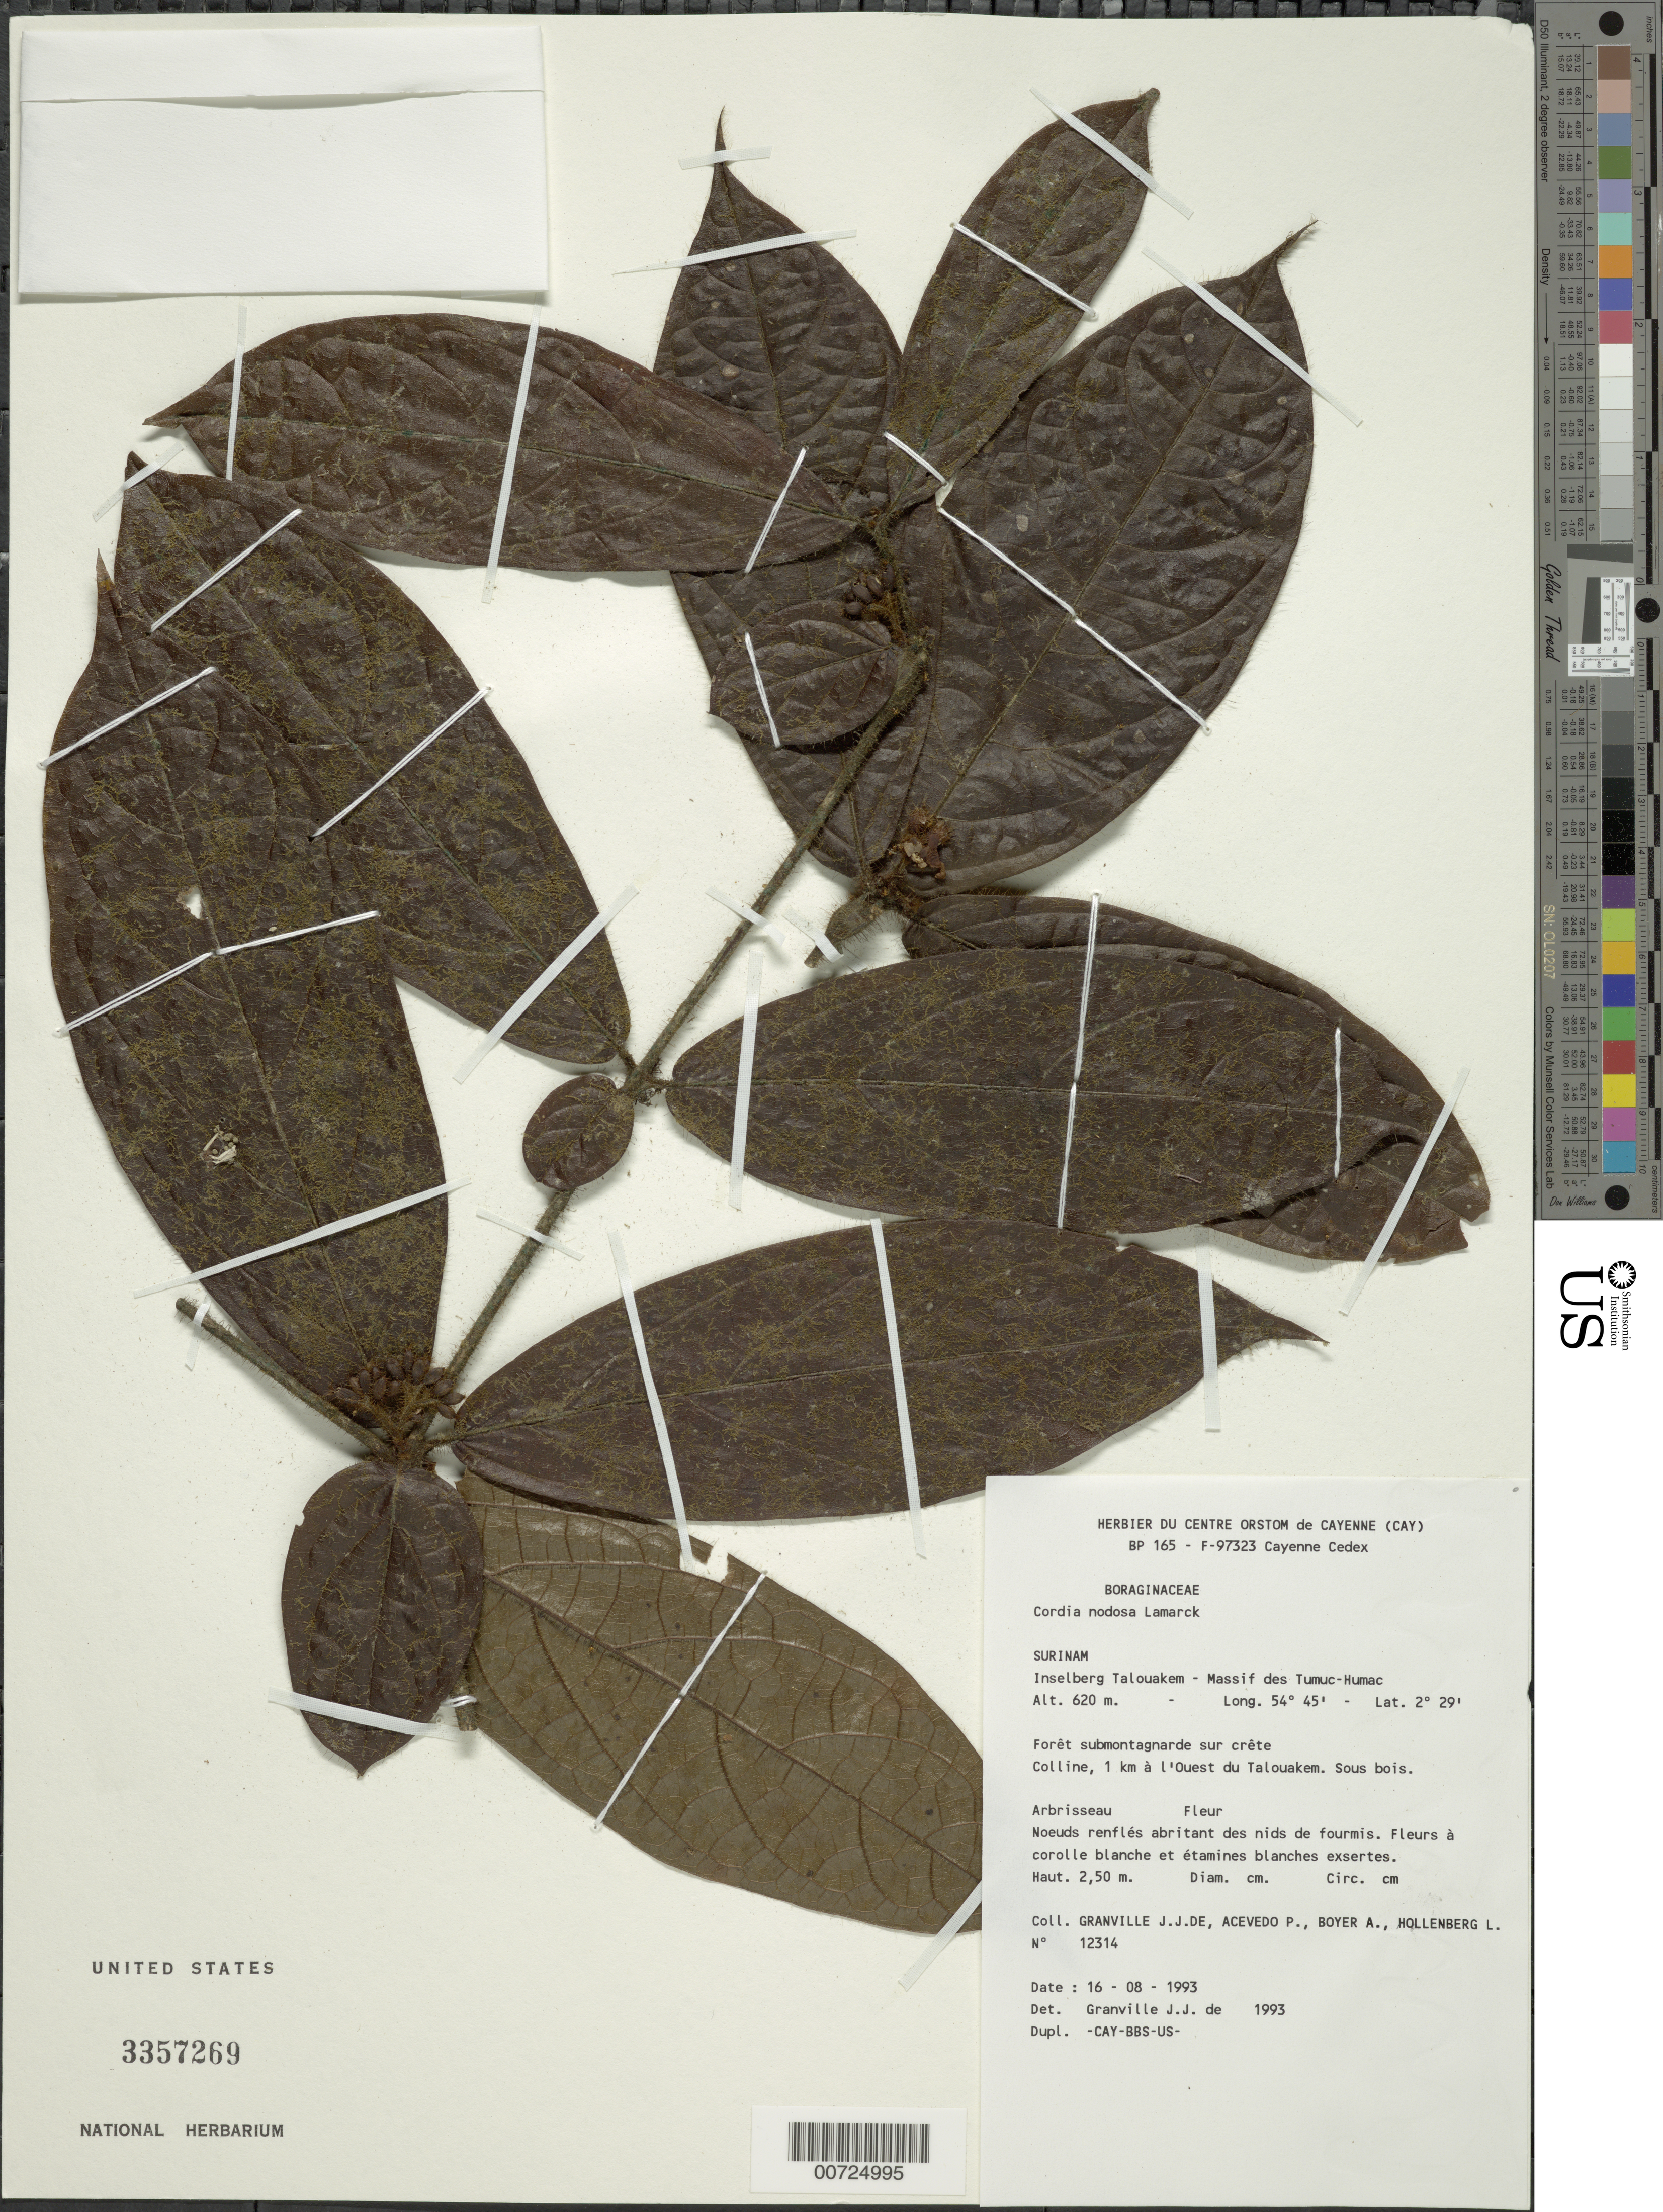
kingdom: Plantae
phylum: Tracheophyta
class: Magnoliopsida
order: Boraginales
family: Cordiaceae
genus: Cordia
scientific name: Cordia nodosa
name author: Lam.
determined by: Granville, J. J. de, (CAY), Institut de Recherche pour le Developpement (IRD) (FRENCH GUIANA)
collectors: J.-J. de Granville, P. Acevedo-Rodr., A. Boyer & L. Hollenberg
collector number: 12314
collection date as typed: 16-Aug-93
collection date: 1993-08-16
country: Suriname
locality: Inselberg Talouakem, Massif des Tumuc-Humac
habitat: Forêt submontagnarde sur crête. Colline, 1 km à l'Ouest du Talouakem. Sous bois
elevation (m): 580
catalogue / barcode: US 3357269